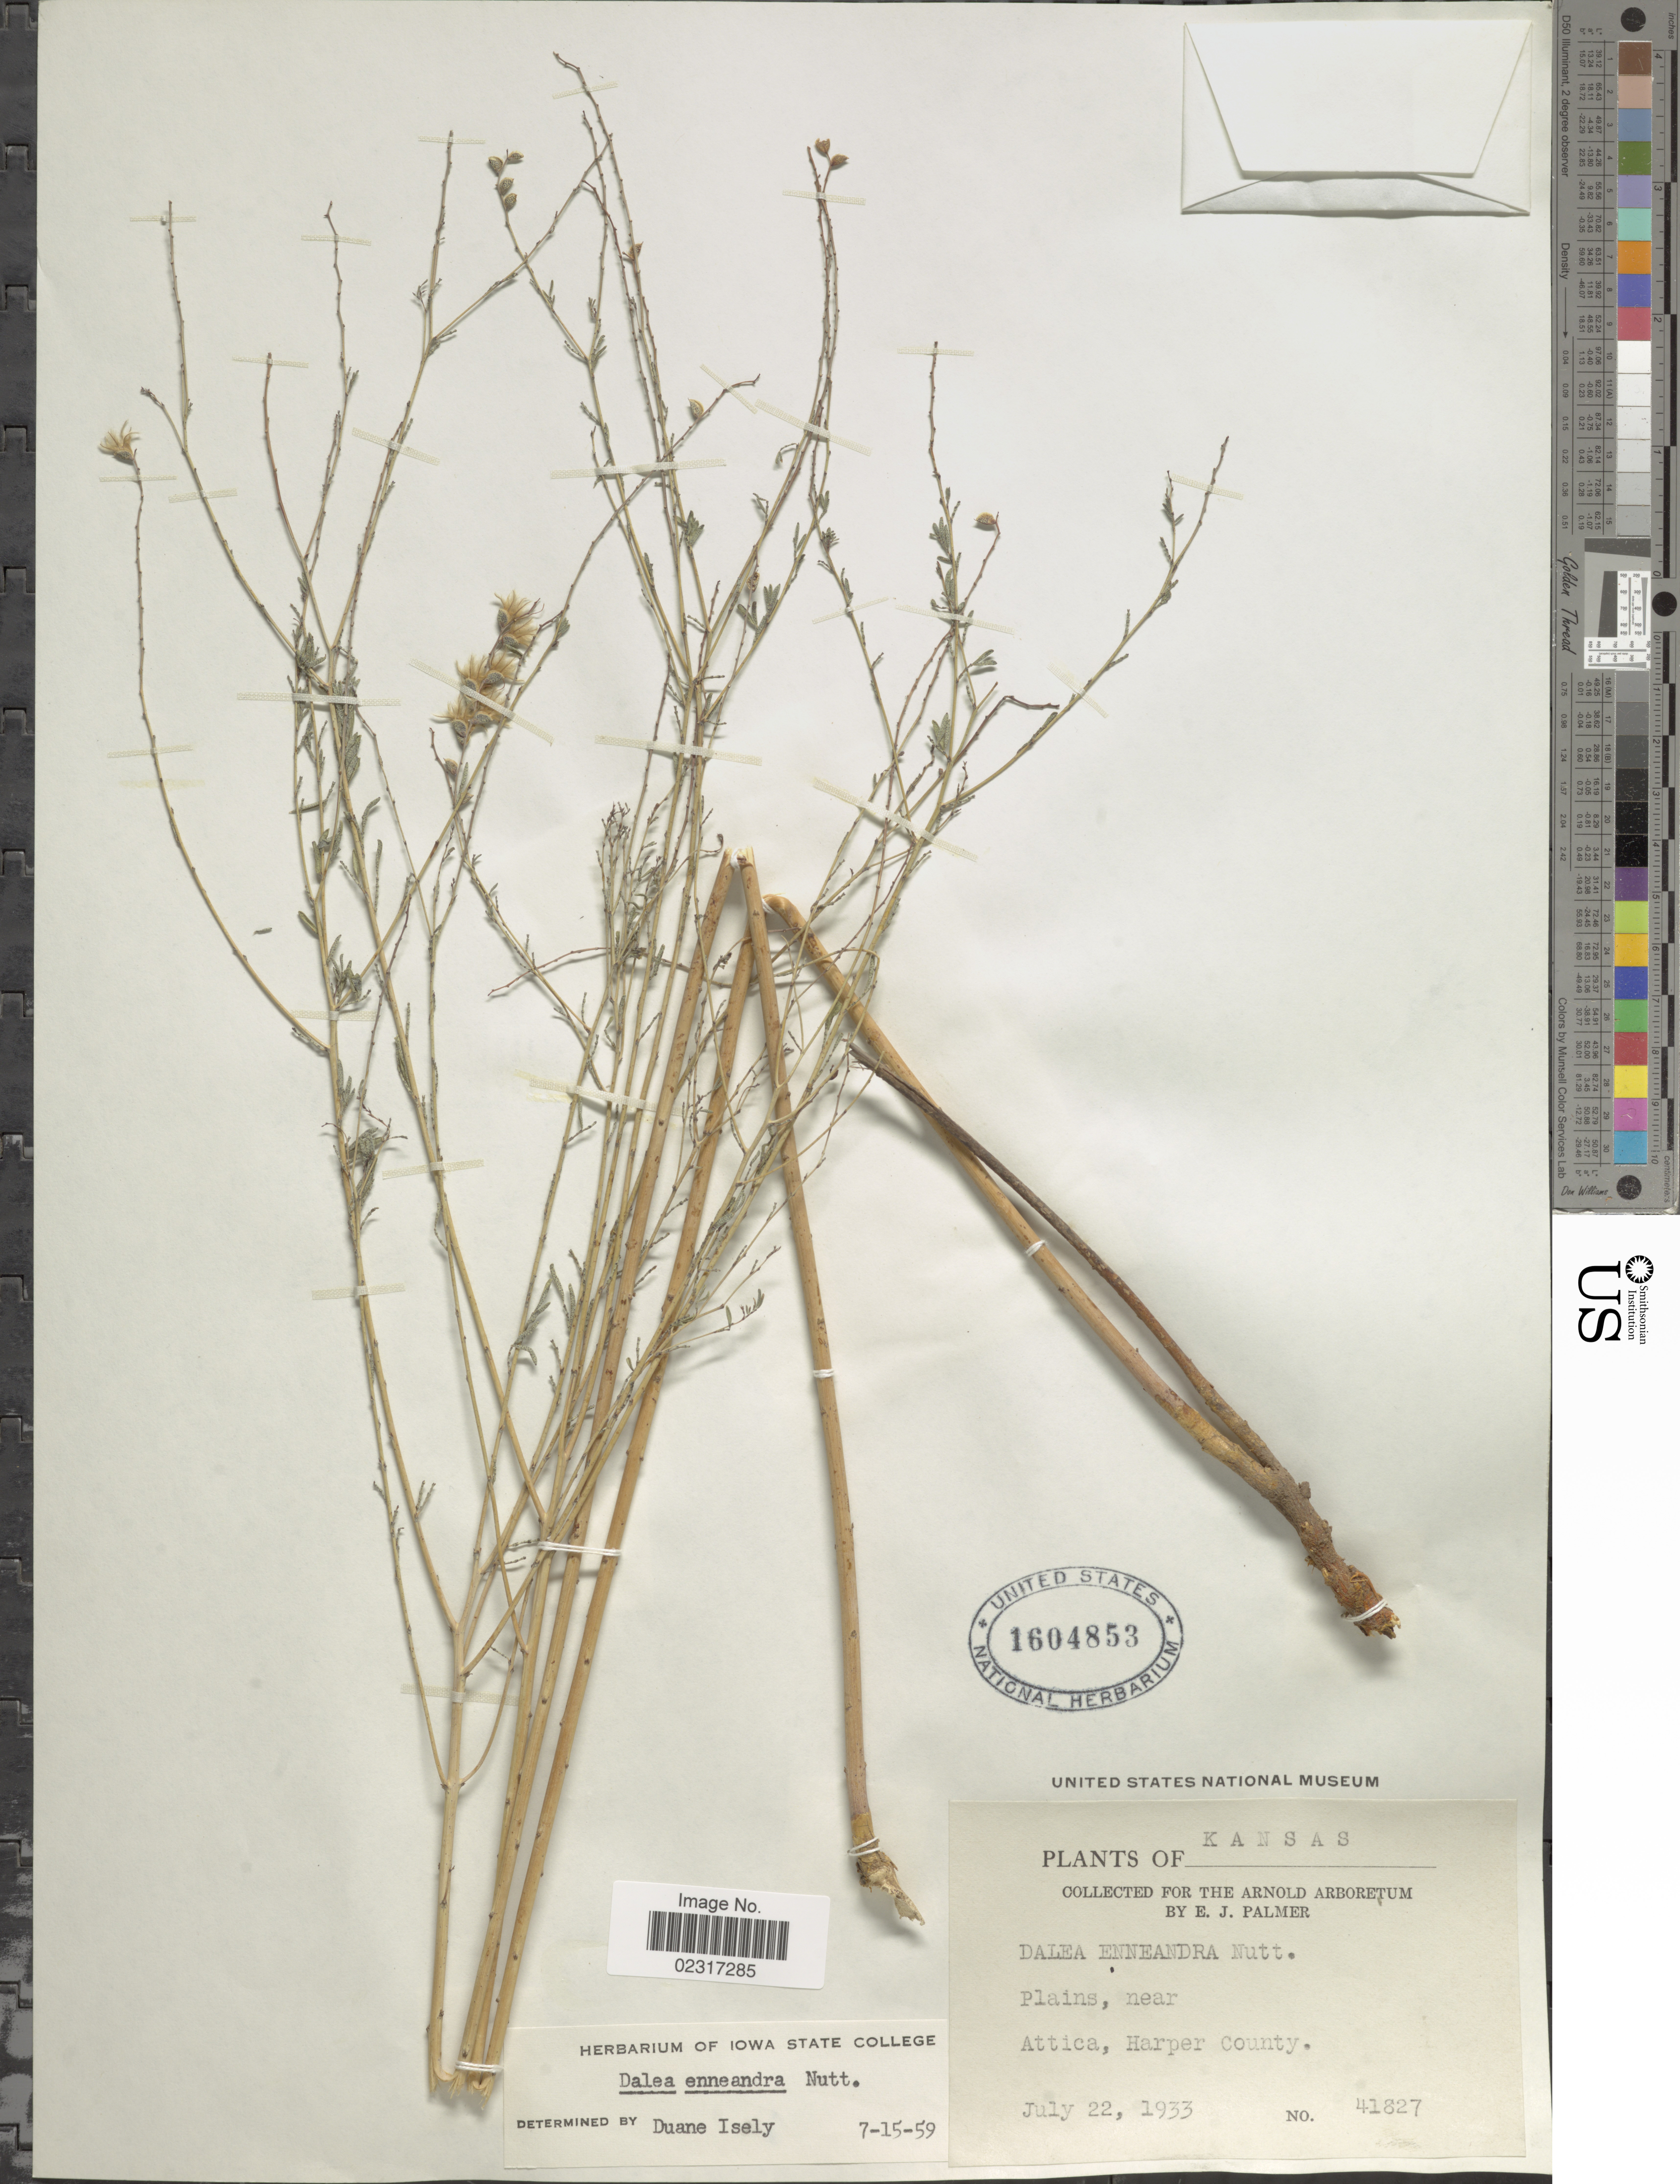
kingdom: Plantae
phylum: Tracheophyta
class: Magnoliopsida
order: Fabales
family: Fabaceae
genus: Dalea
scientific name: Dalea enneandra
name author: Nutt.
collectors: E. J. Palmer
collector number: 41827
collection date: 1933-07-22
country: United States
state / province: Kansas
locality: Plains, near Attica, Harper County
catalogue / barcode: US 1604853